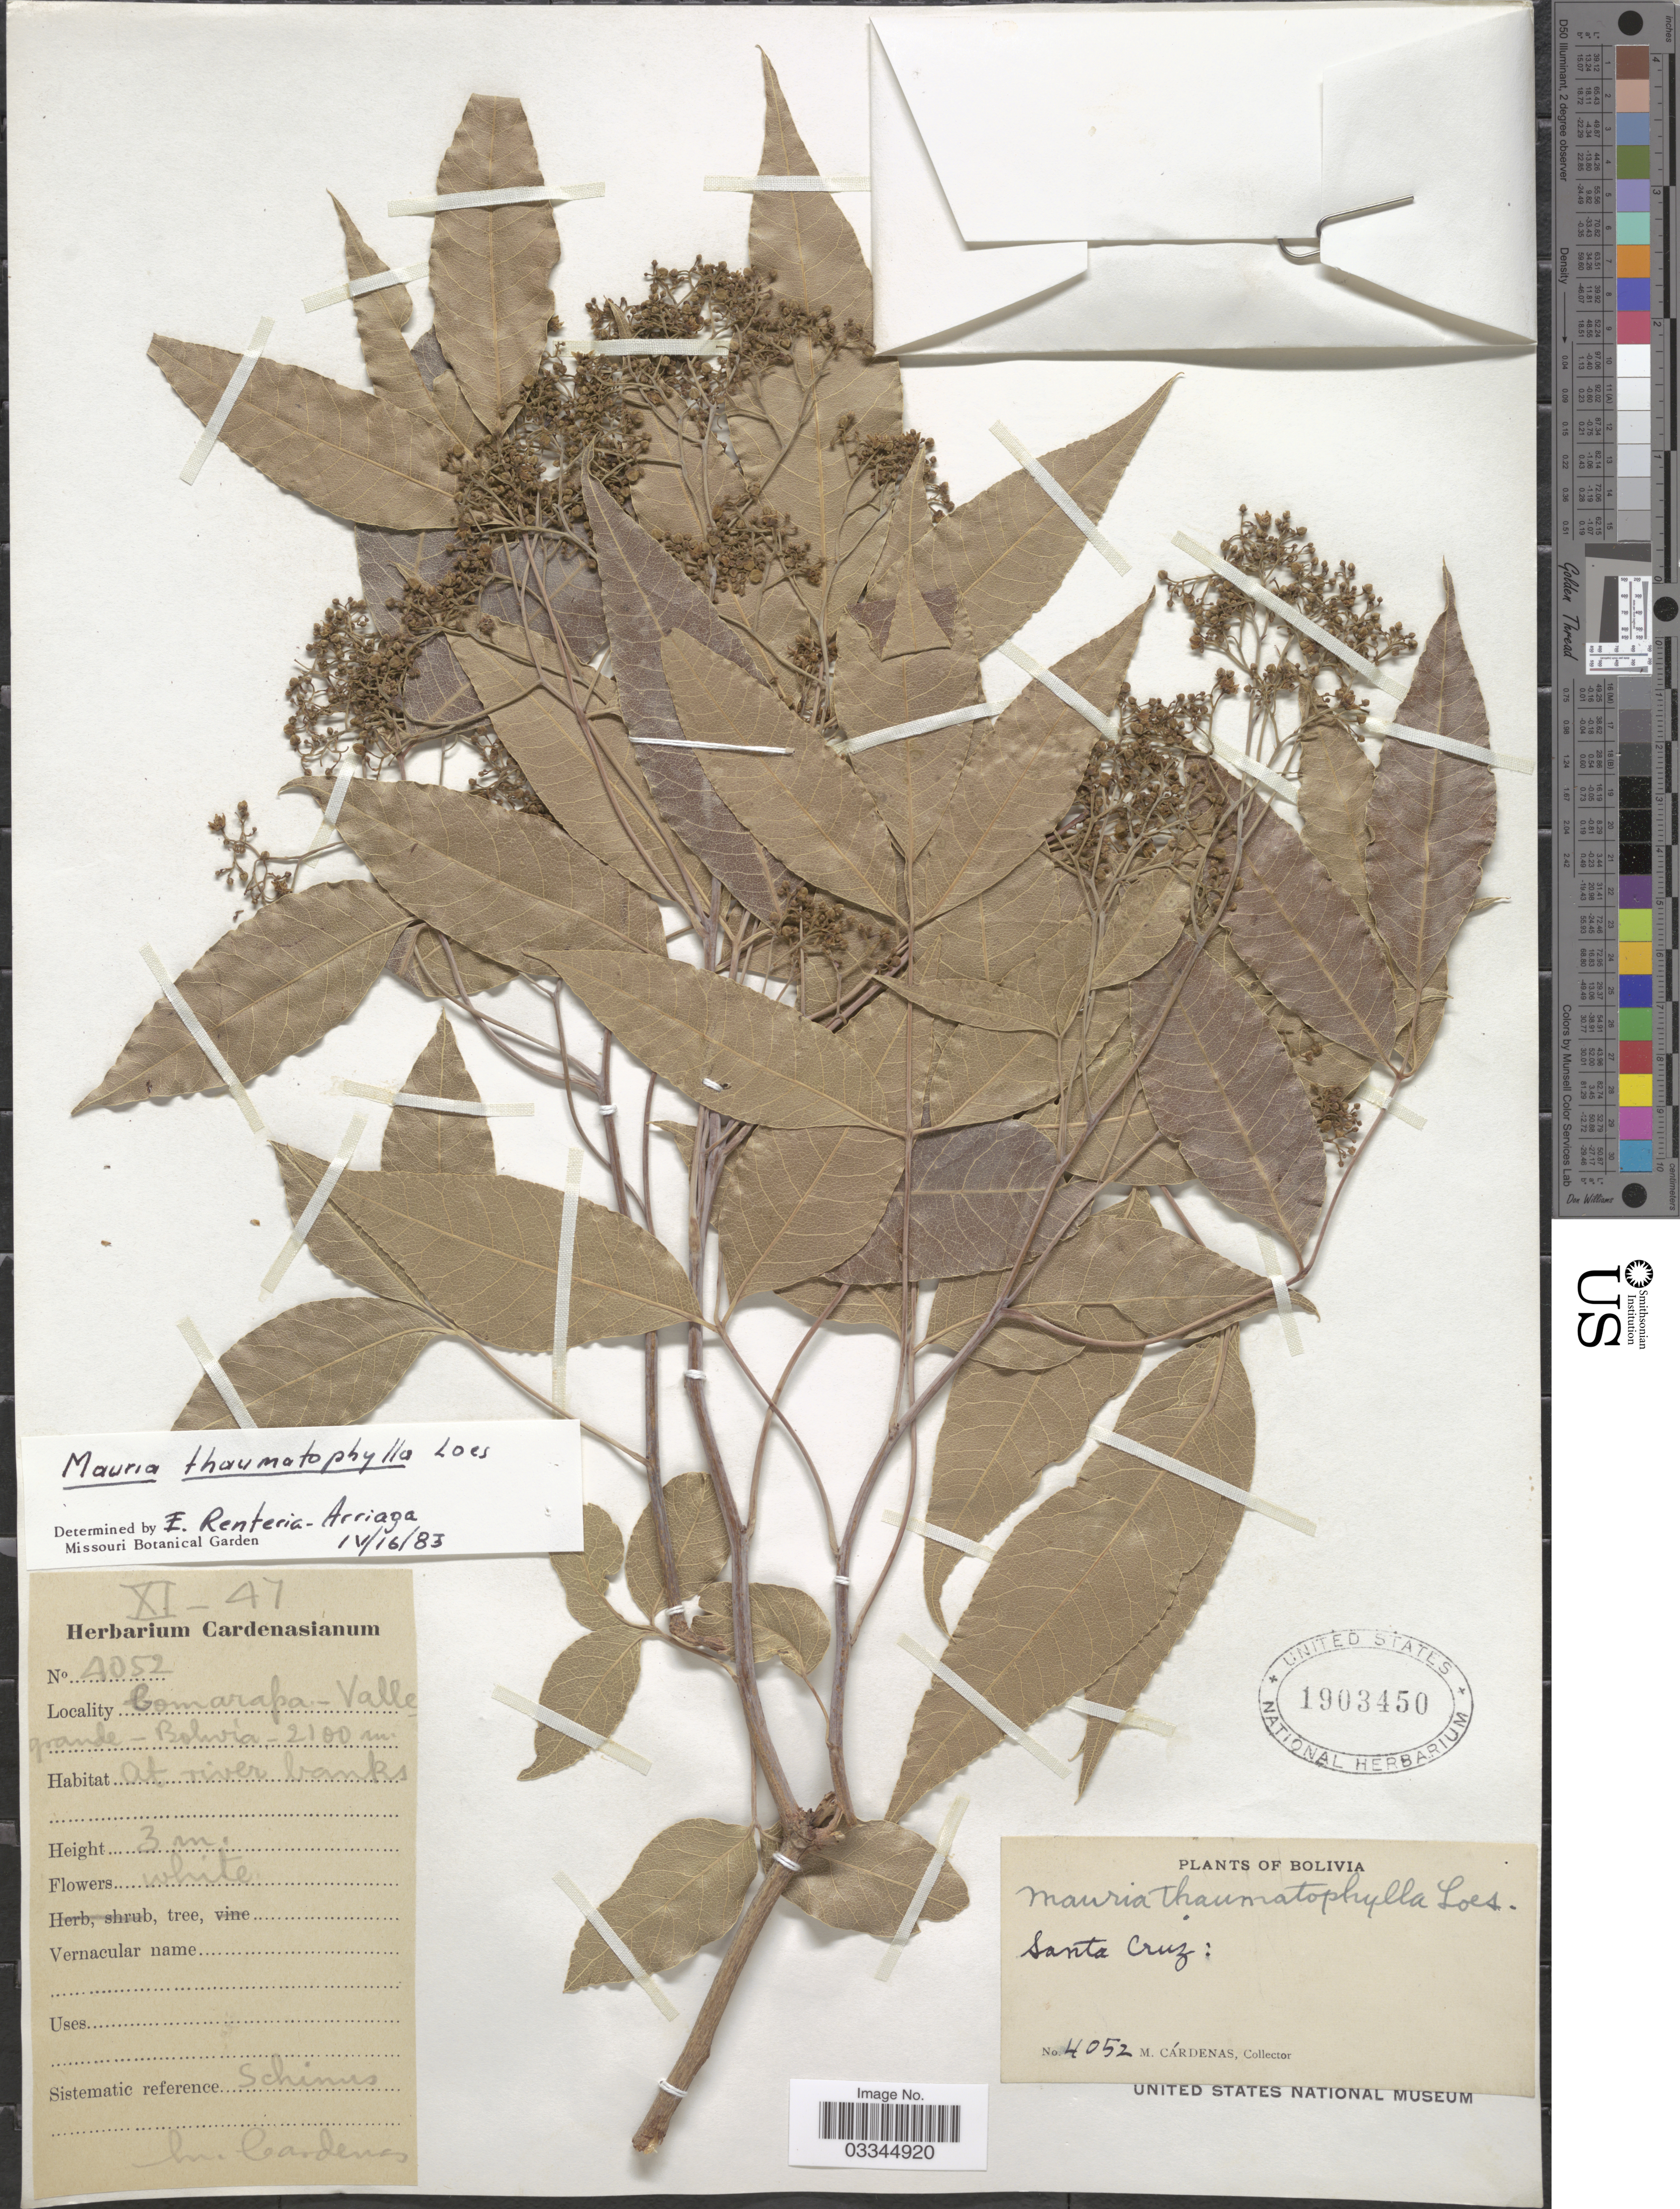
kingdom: Plantae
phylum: Tracheophyta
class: Magnoliopsida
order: Sapindales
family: Anacardiaceae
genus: Mauria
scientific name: Mauria thaumatophylla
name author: Loes.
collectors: M. Cárdenas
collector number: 4052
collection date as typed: Transcribed d/m/y: /11/47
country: Bolivia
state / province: Santa Cruz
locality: Comarapa - Valle-grande.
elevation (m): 2100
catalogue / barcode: US 1903450